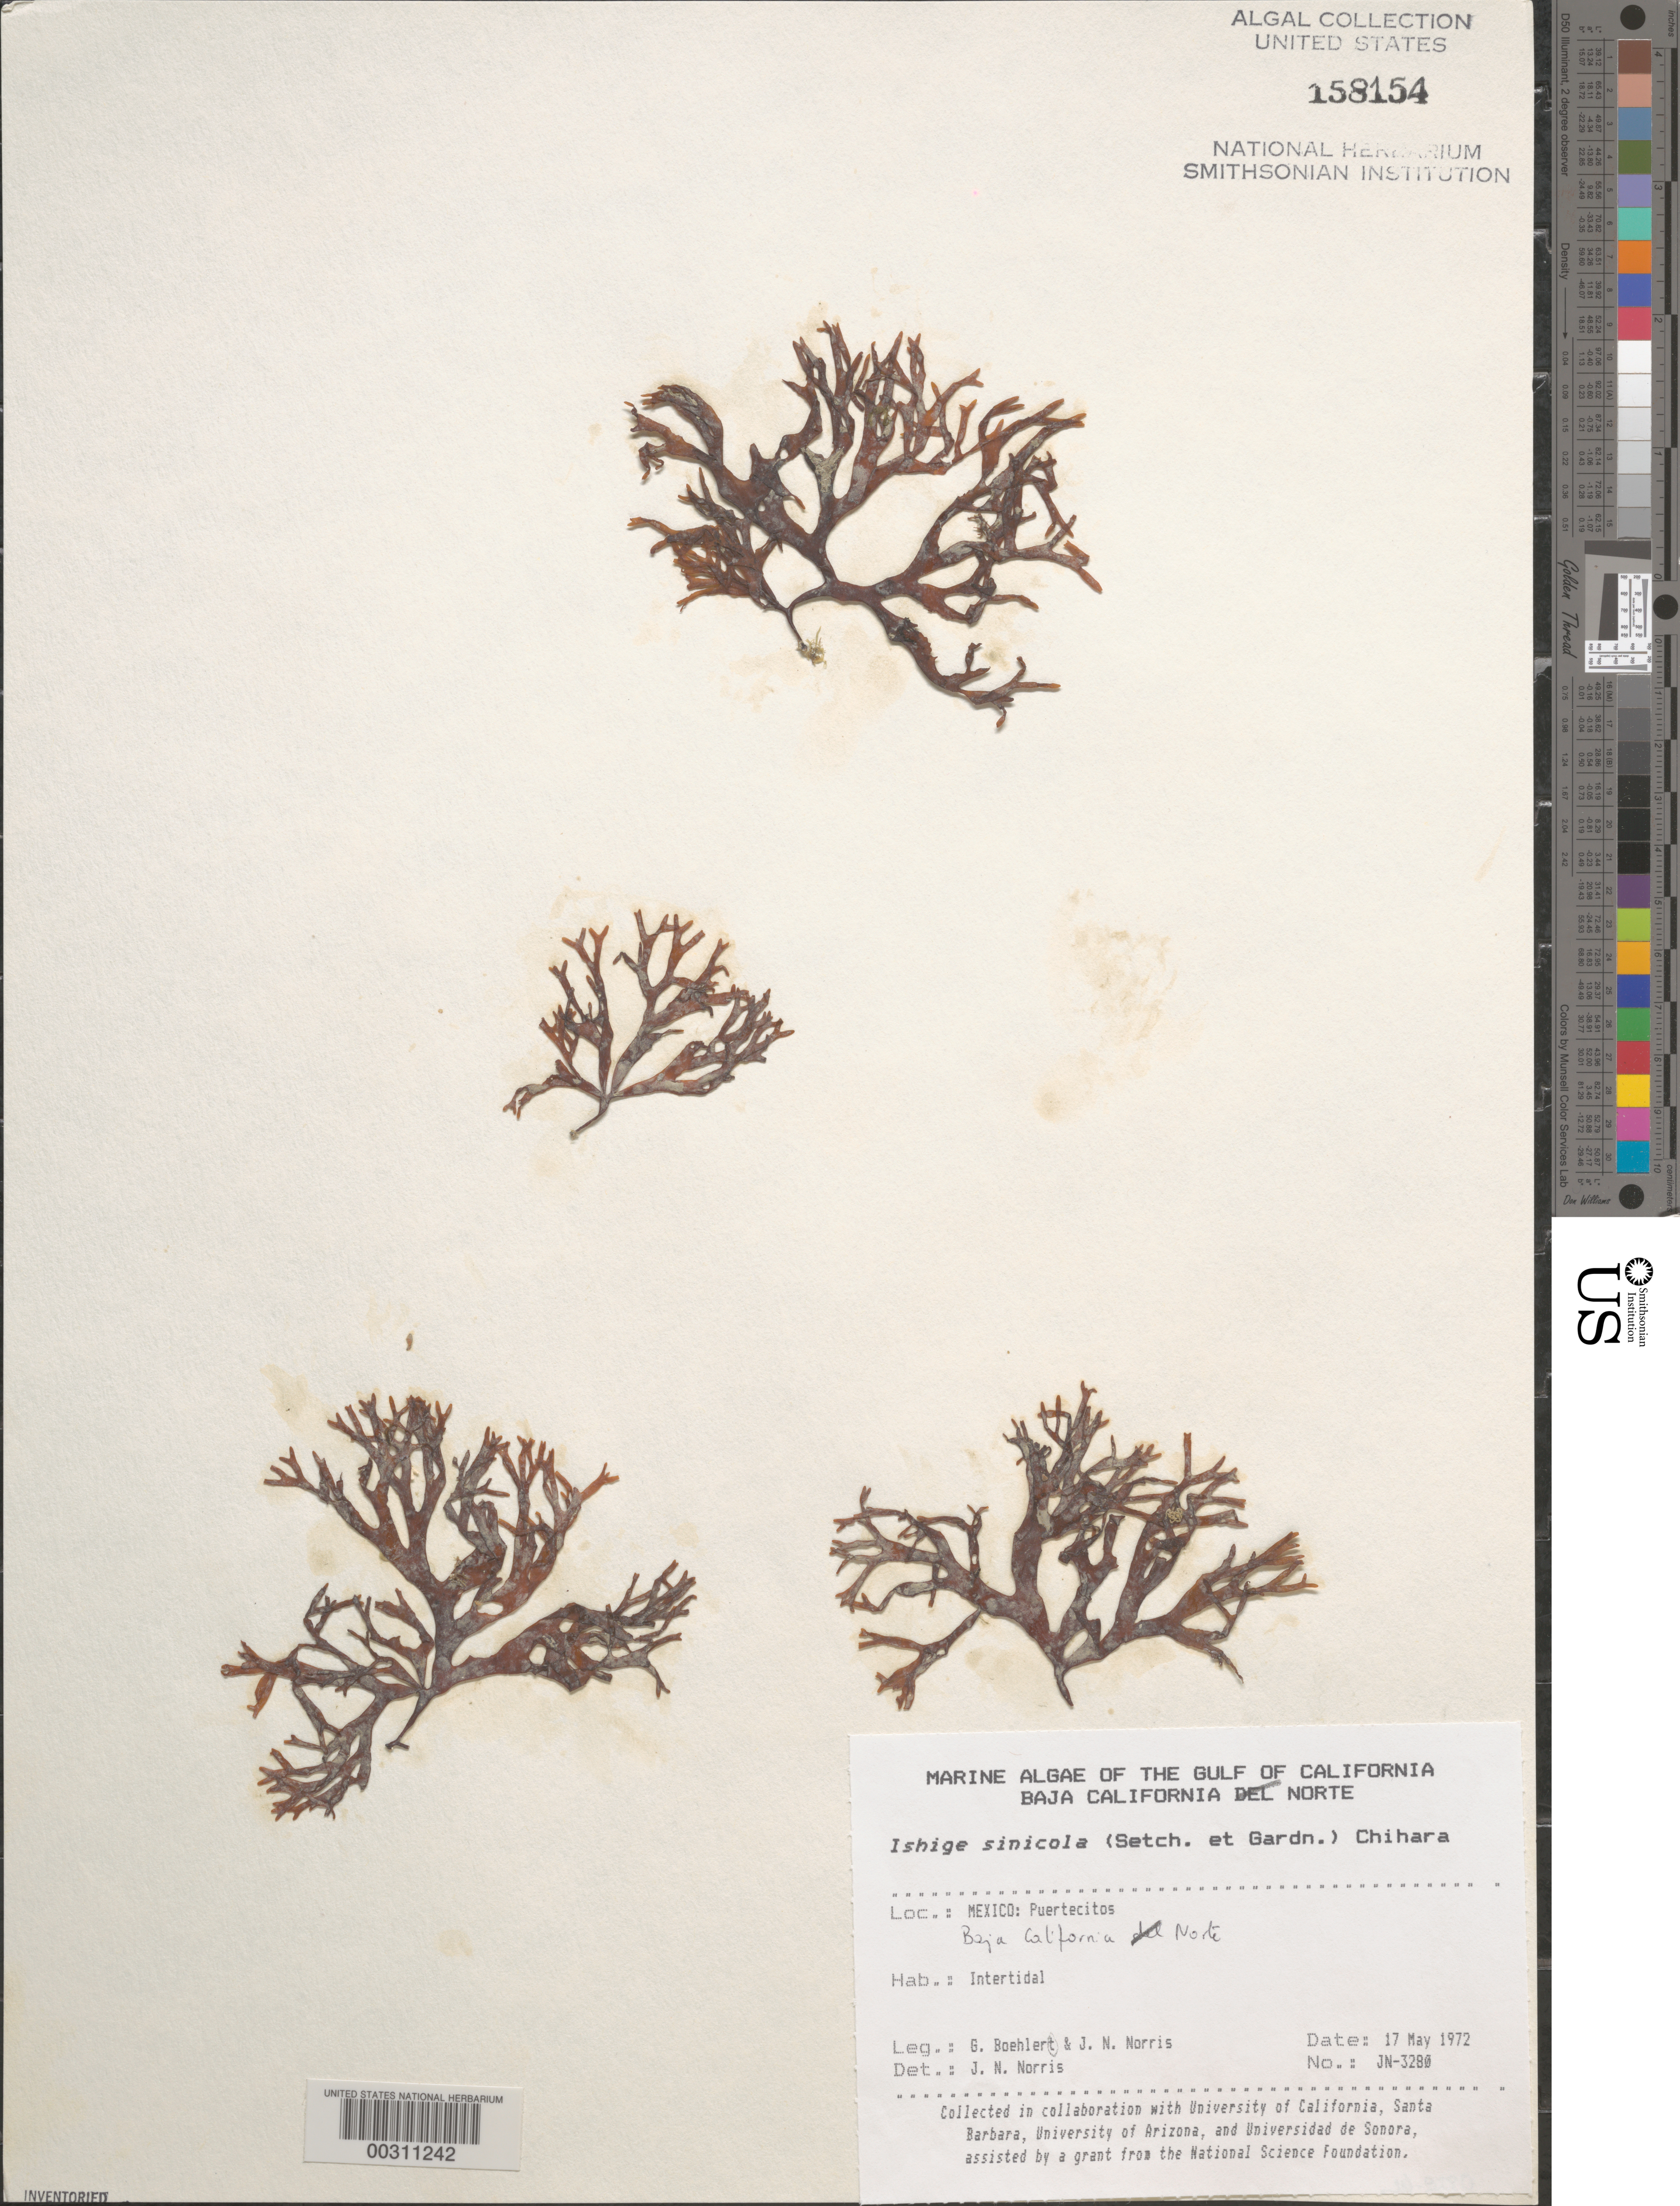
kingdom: Chromista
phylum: Ochrophyta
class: Phaeophyceae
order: Ishigeales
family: Ishigeaceae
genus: Ishige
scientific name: Ishige sinicola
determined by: Norris, James N.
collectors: G. Boehlert & J. N. Norris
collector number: JN-3280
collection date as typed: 17 May 1972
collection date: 1972-05-17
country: Mexico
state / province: Baja California Norte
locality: Puertecitos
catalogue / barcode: US 158154